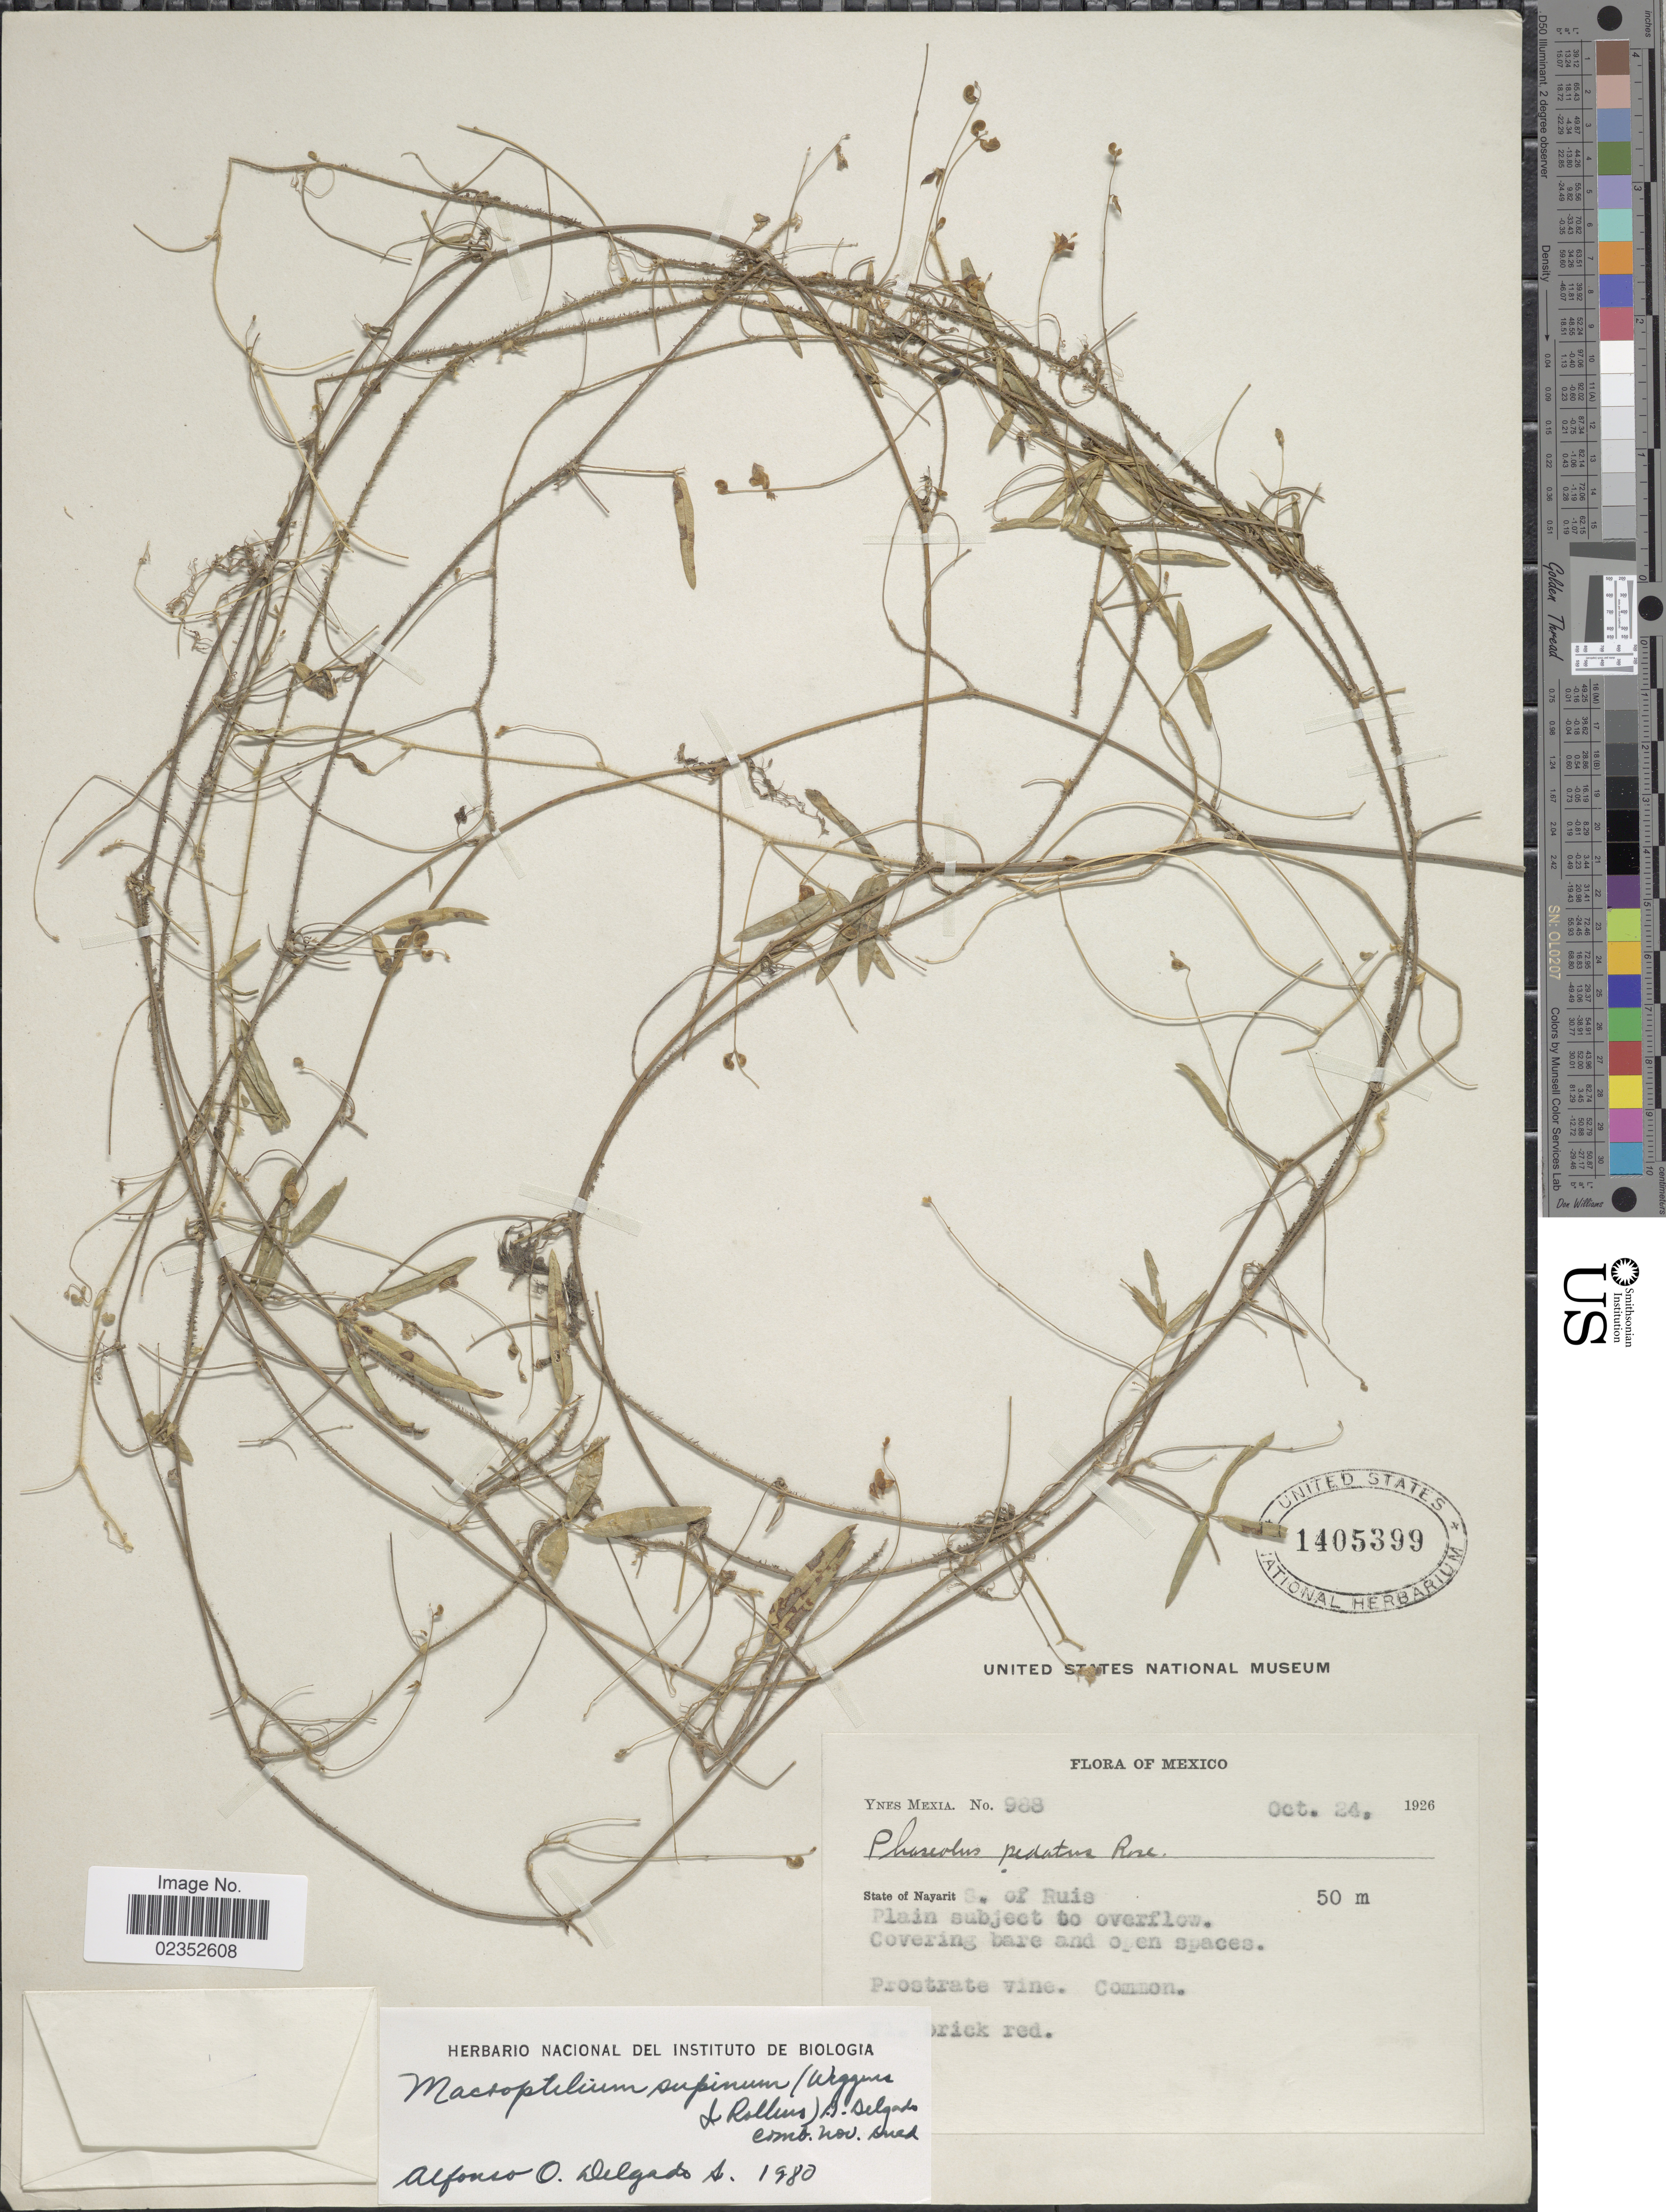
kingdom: Plantae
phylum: Tracheophyta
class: Magnoliopsida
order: Fabales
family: Fabaceae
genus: Macroptilium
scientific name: Macroptilium supinum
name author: (Wiggins & Rollins) A. Delgado & L. Torres-Colin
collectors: Y. Mexia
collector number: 988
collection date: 1926-10-24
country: Mexico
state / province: Nayarit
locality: S. of Ruis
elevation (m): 50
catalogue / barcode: US 1405399